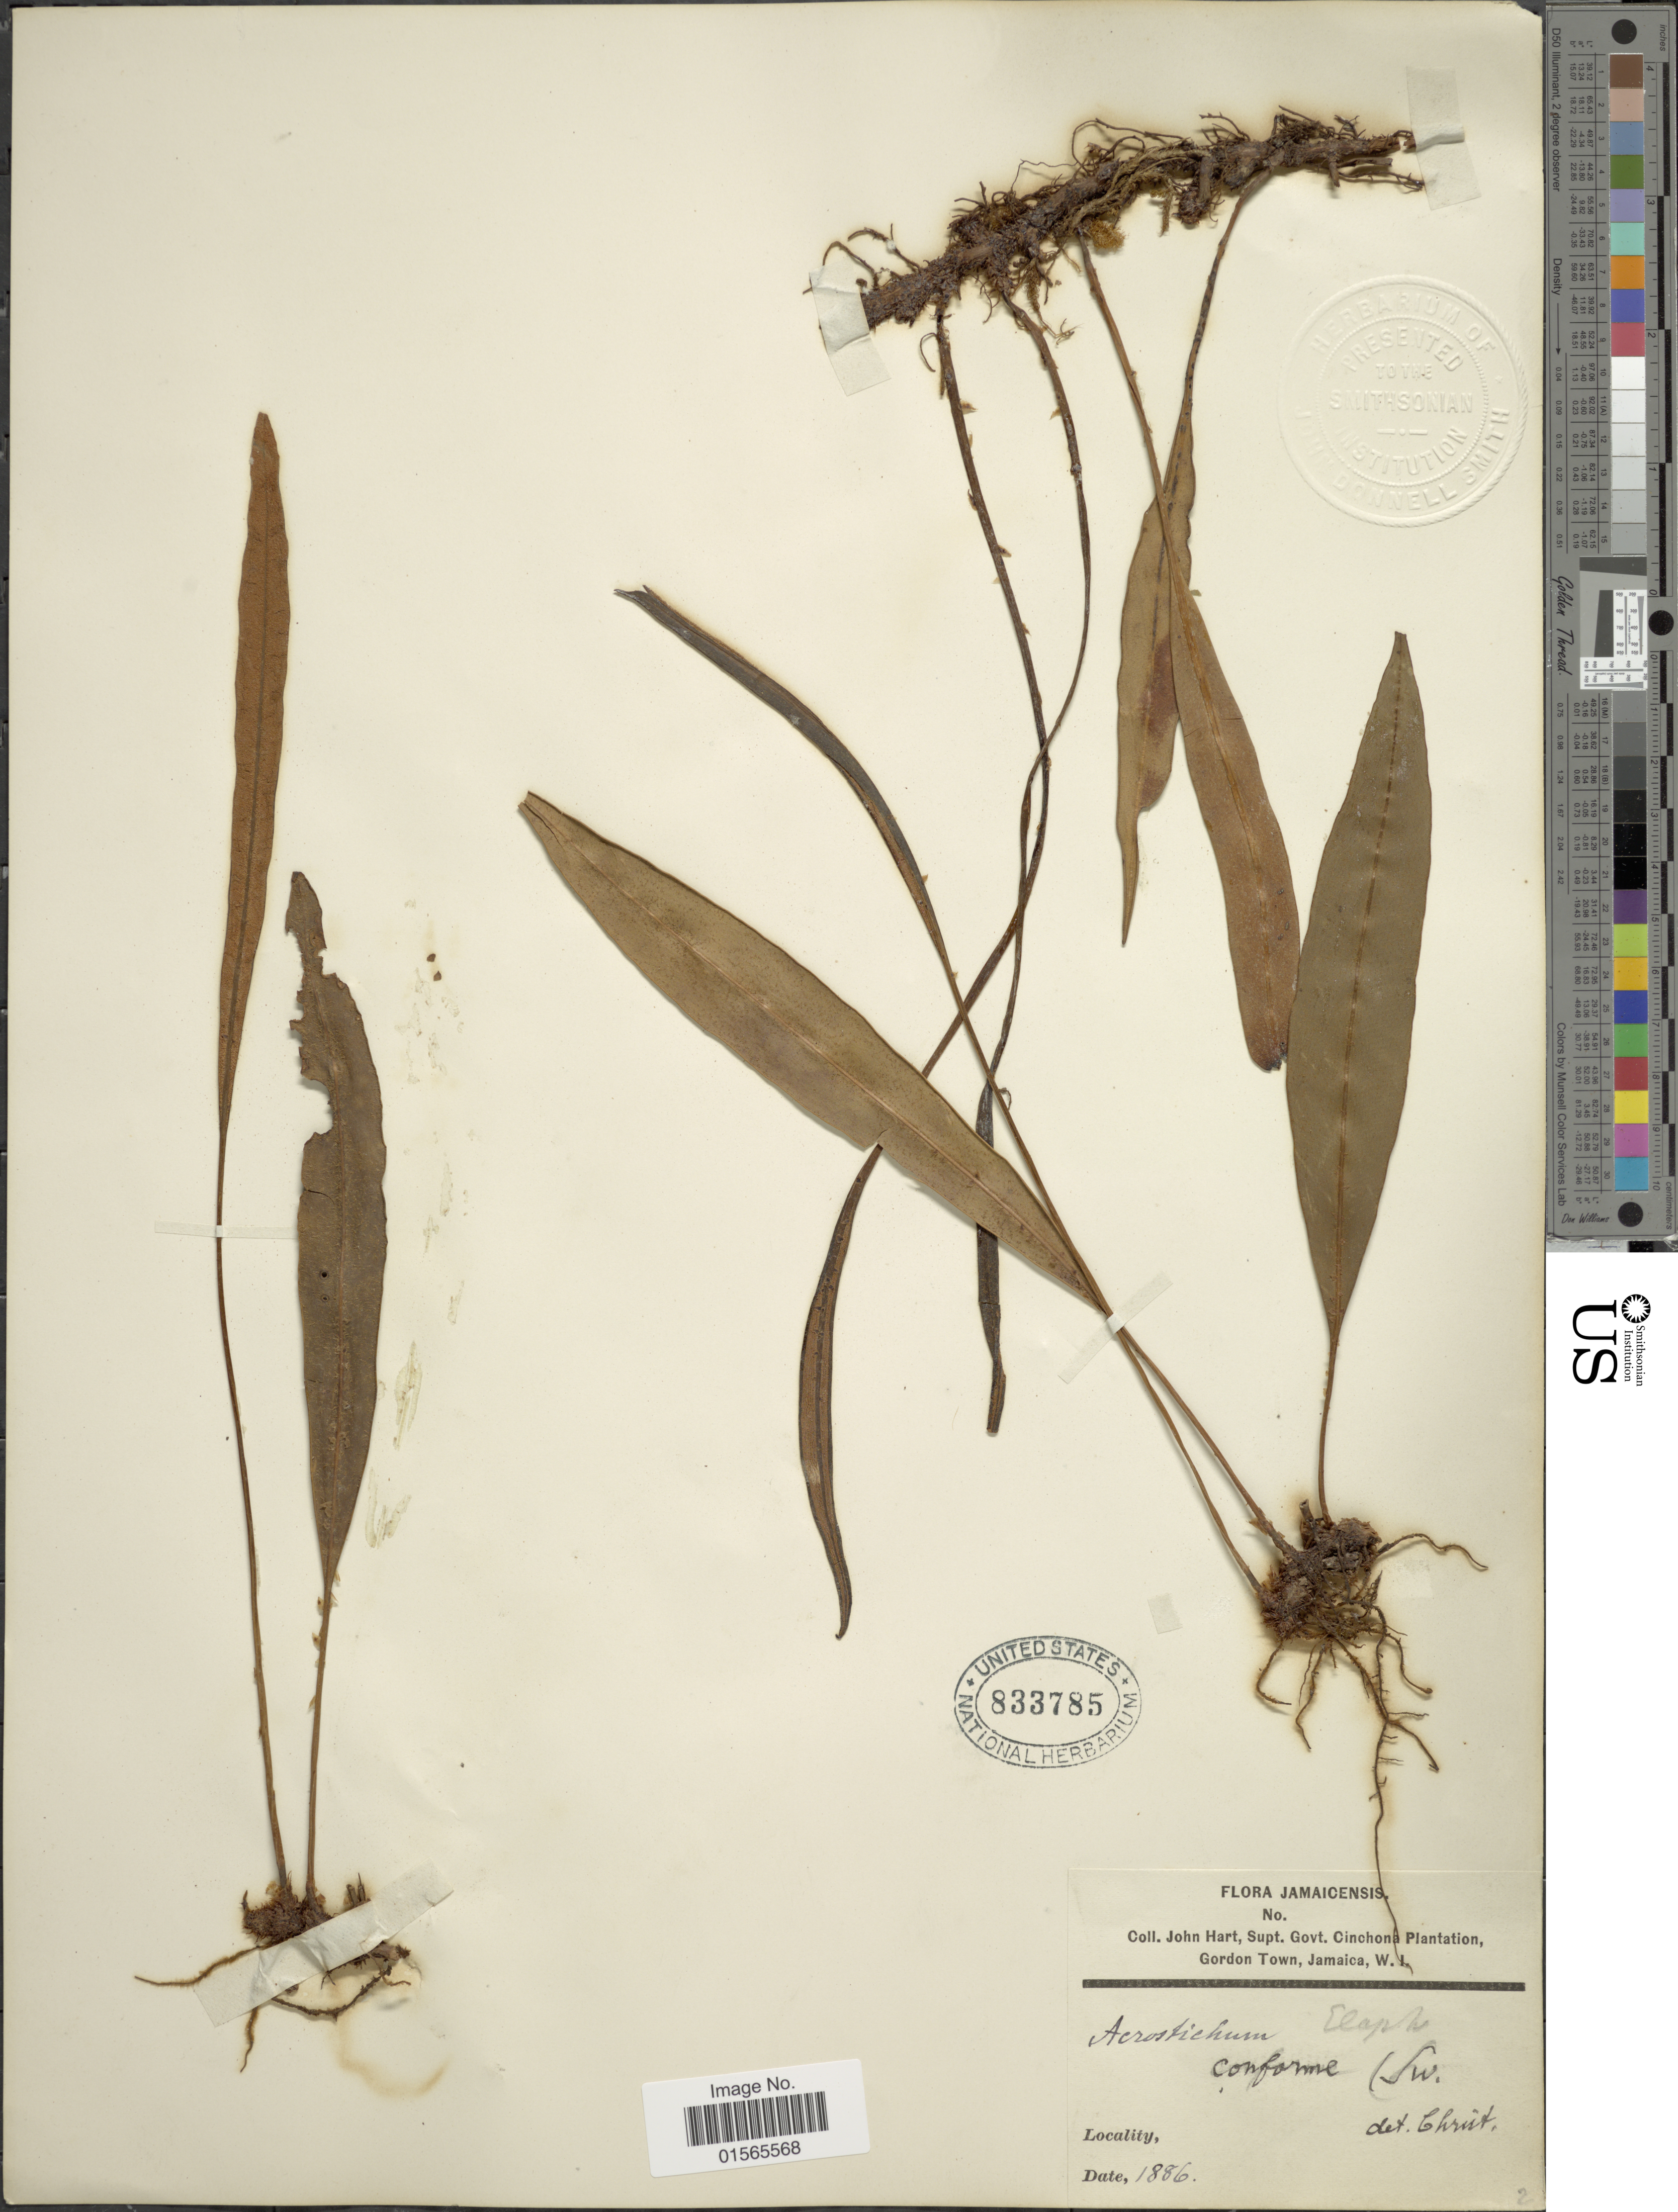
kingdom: Plantae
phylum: Tracheophyta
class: Polypodiopsida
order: Polypodiales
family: Dryopteridaceae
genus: Elaphoglossum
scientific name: Elaphoglossum inaequalifolium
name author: (Jenman) C. Chr.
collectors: J. H. Hart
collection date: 1886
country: Jamaica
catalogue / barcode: US 833785